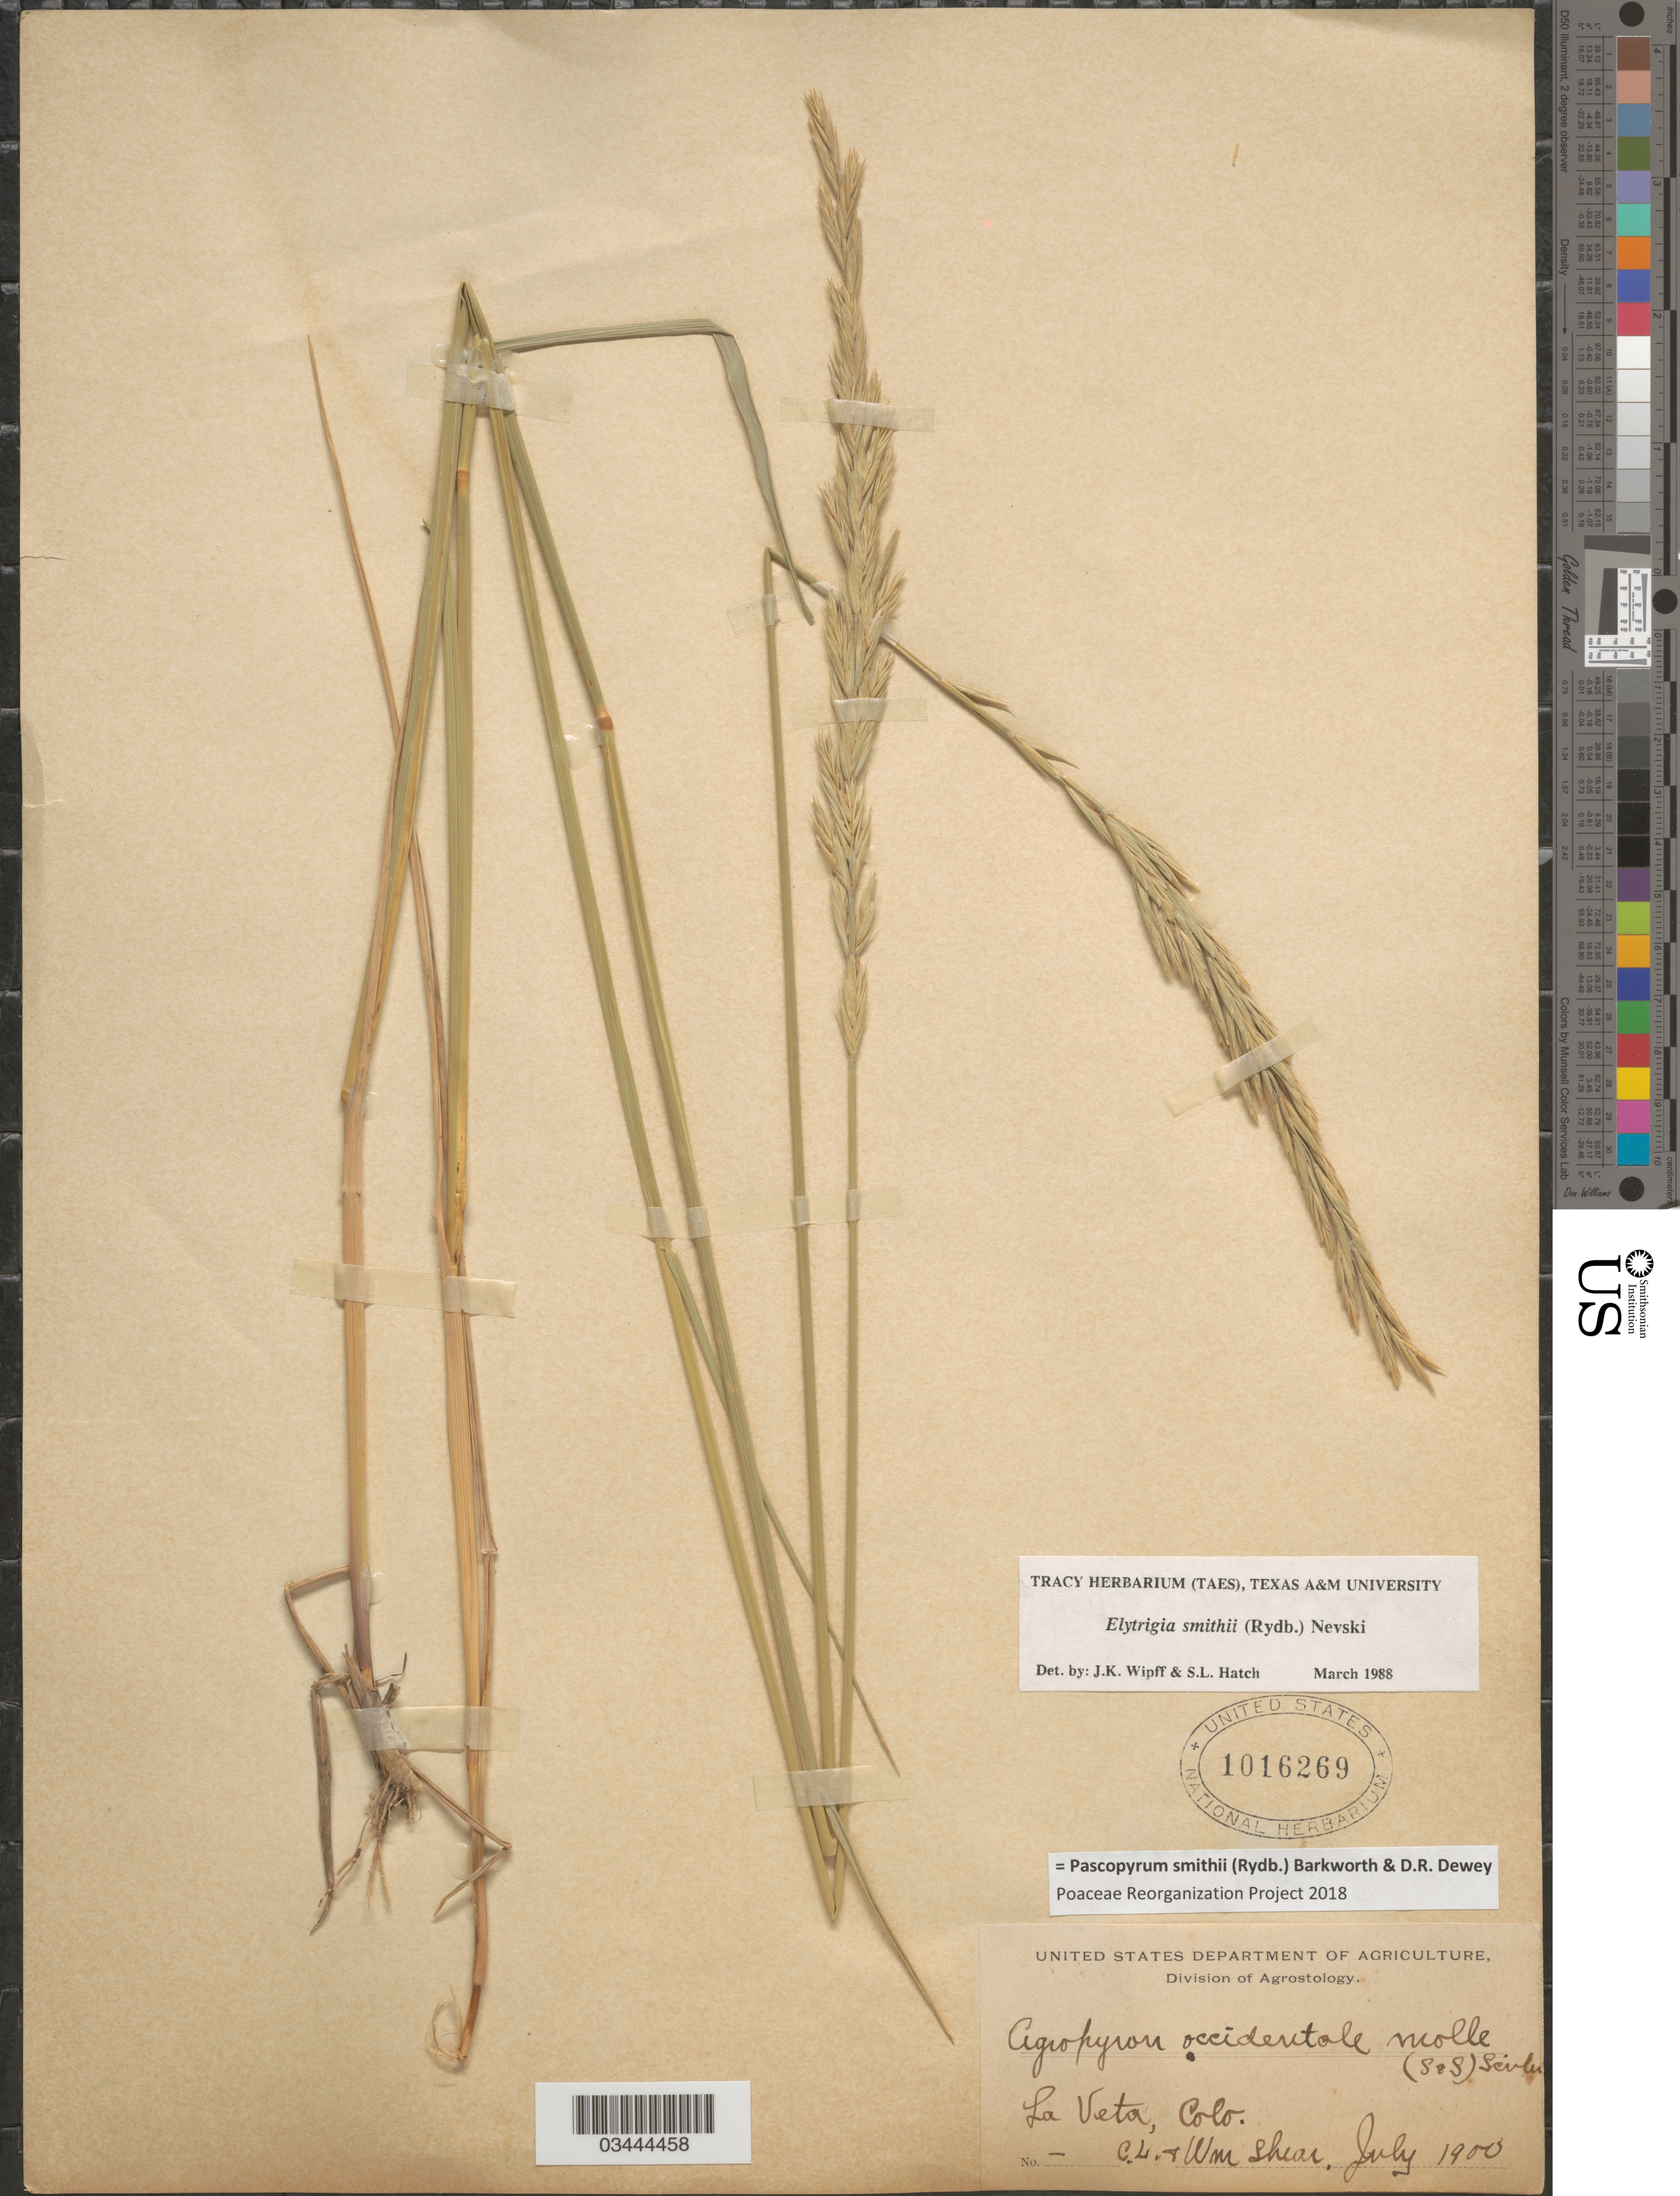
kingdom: Plantae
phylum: Tracheophyta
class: Liliopsida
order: Poales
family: Poaceae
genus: Pascopyrum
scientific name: Pascopyrum smithii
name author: (Rydb.) Barkworth & Dewey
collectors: C. L. Shear & W. Shear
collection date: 1900-07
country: United States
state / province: Colorado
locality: La Veta.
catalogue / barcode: US 1016269